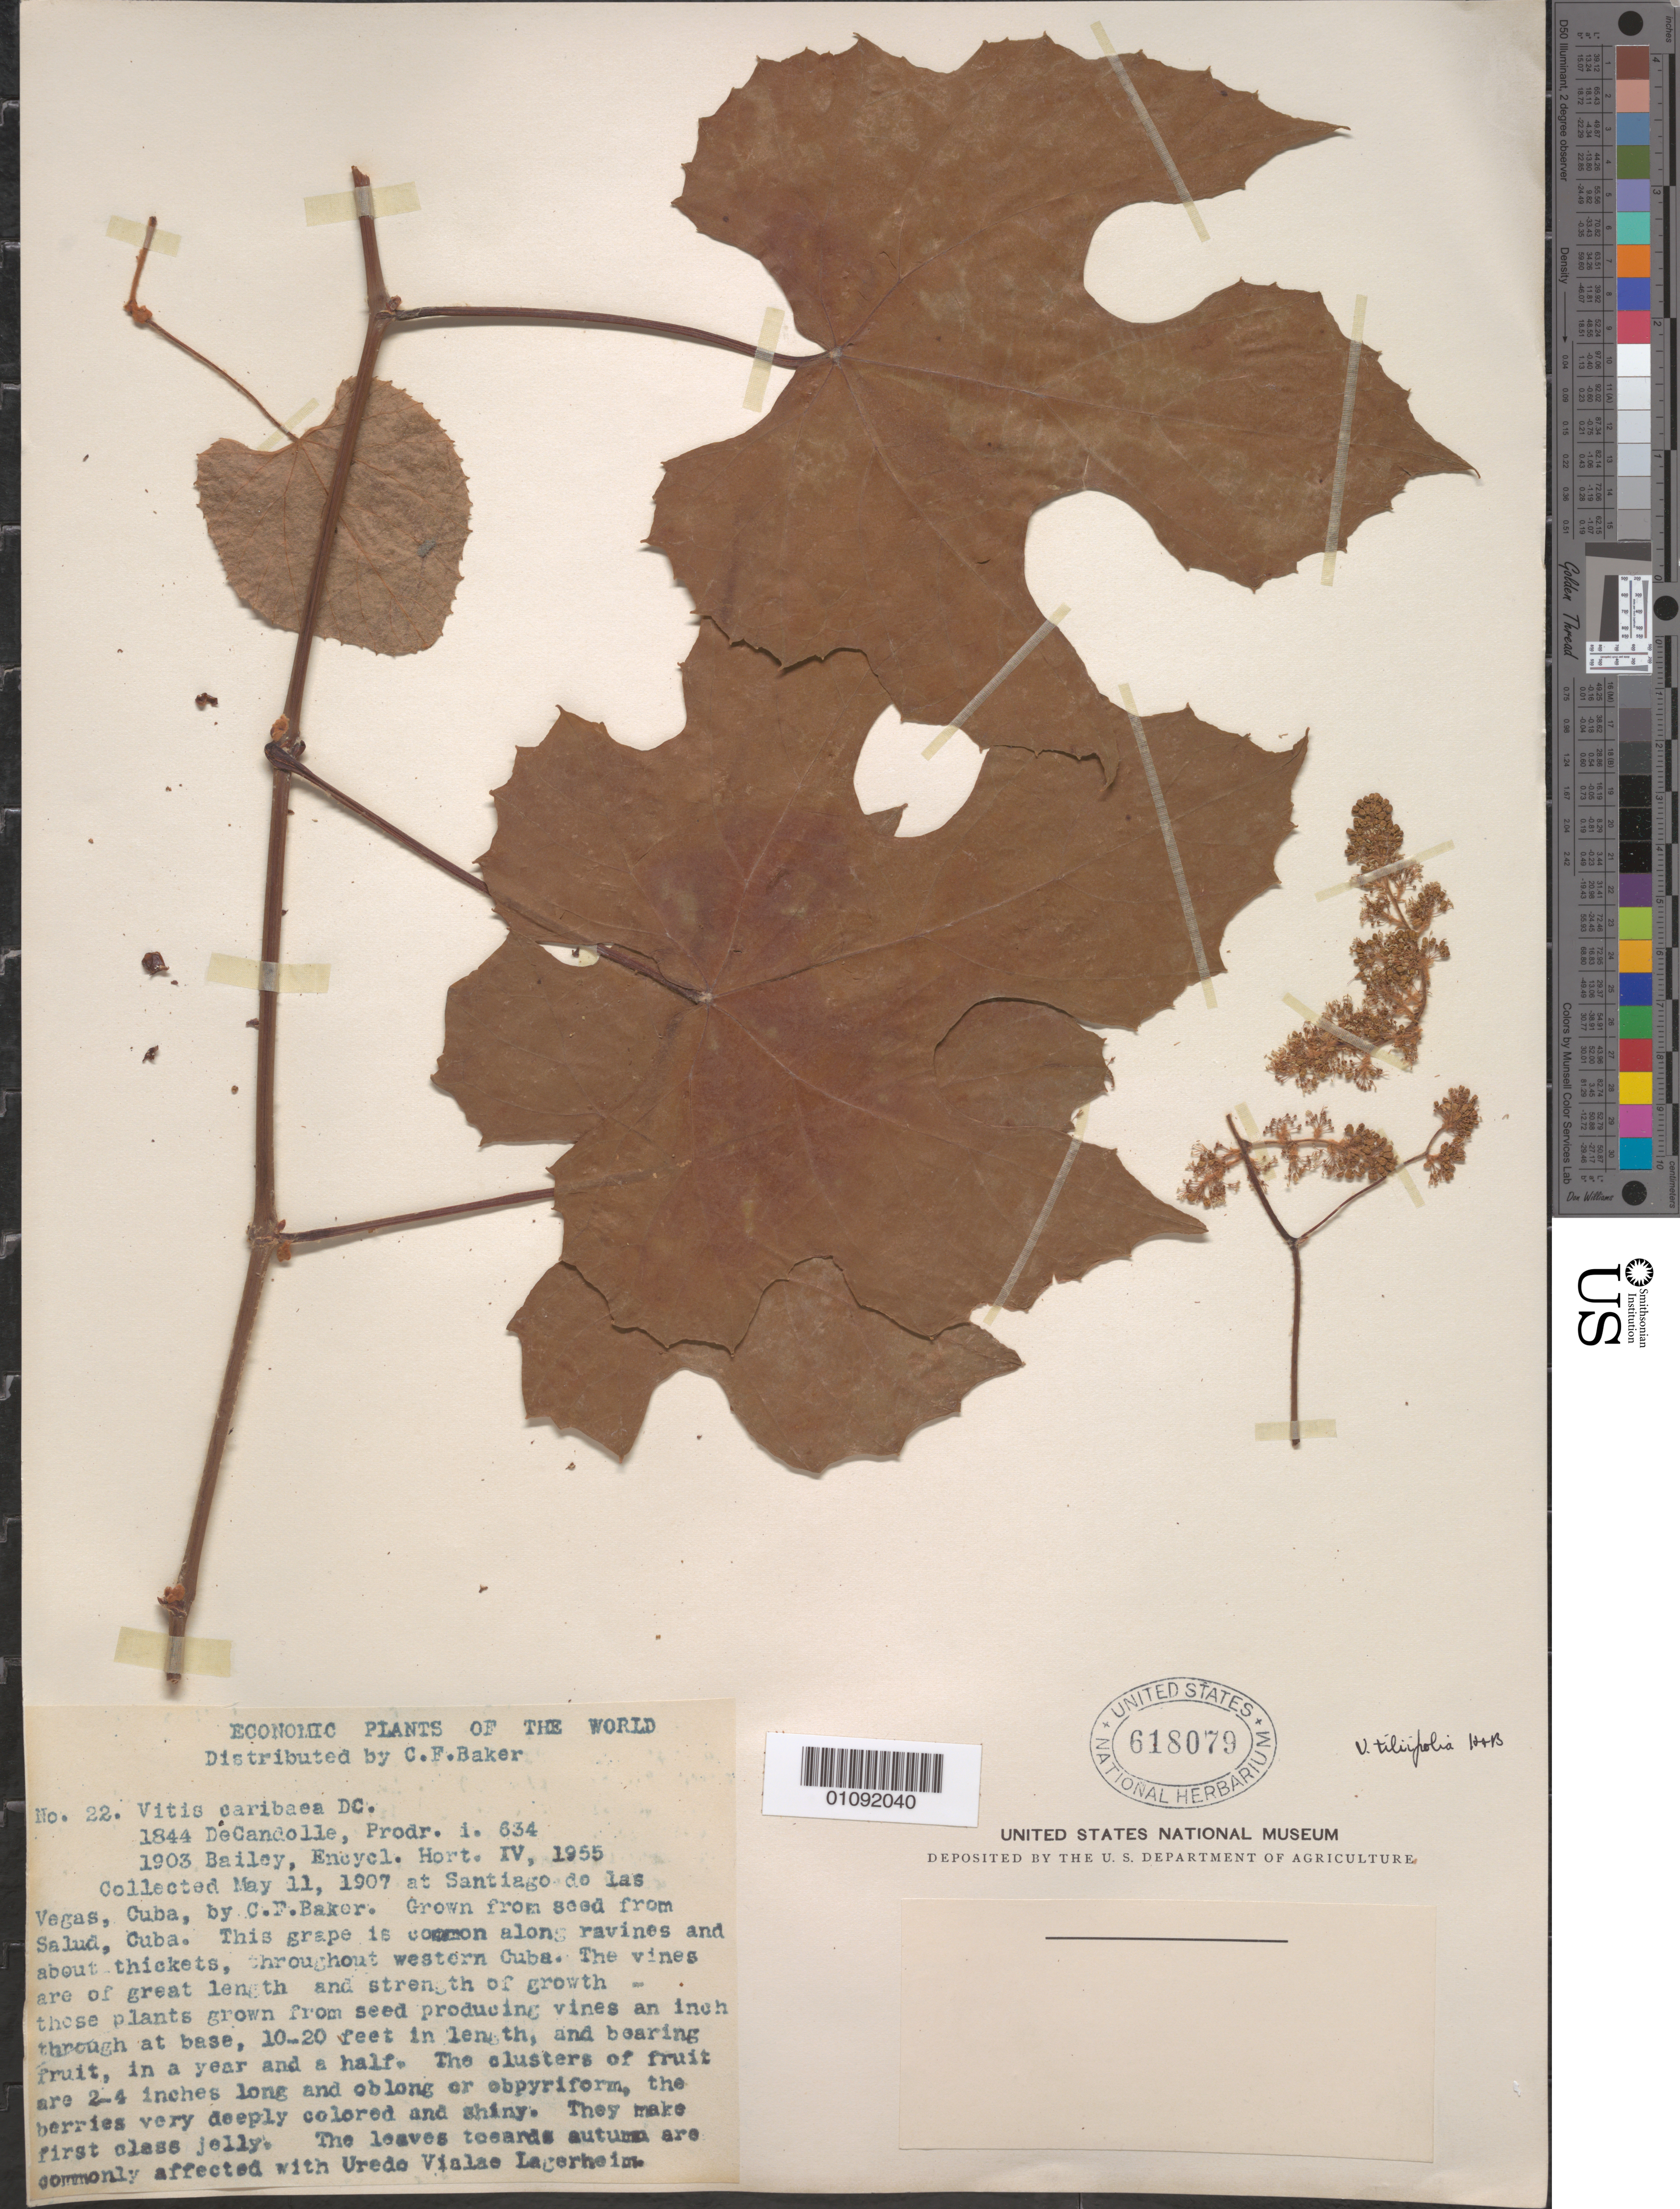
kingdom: Plantae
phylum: Tracheophyta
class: Magnoliopsida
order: Vitales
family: Vitaceae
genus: Vitis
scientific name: Vitis tiliifolia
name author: Humb. & Bonpl. ex Schult.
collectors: C. F. Baker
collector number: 22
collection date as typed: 11 May 1907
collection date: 1907-05-11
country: Cuba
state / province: La Habana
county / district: Municipio Boyeros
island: Cuba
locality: Santiago de las Vegas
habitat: Common along ravines and about thickets, throughout western Cuba.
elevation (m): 97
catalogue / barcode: US 618079